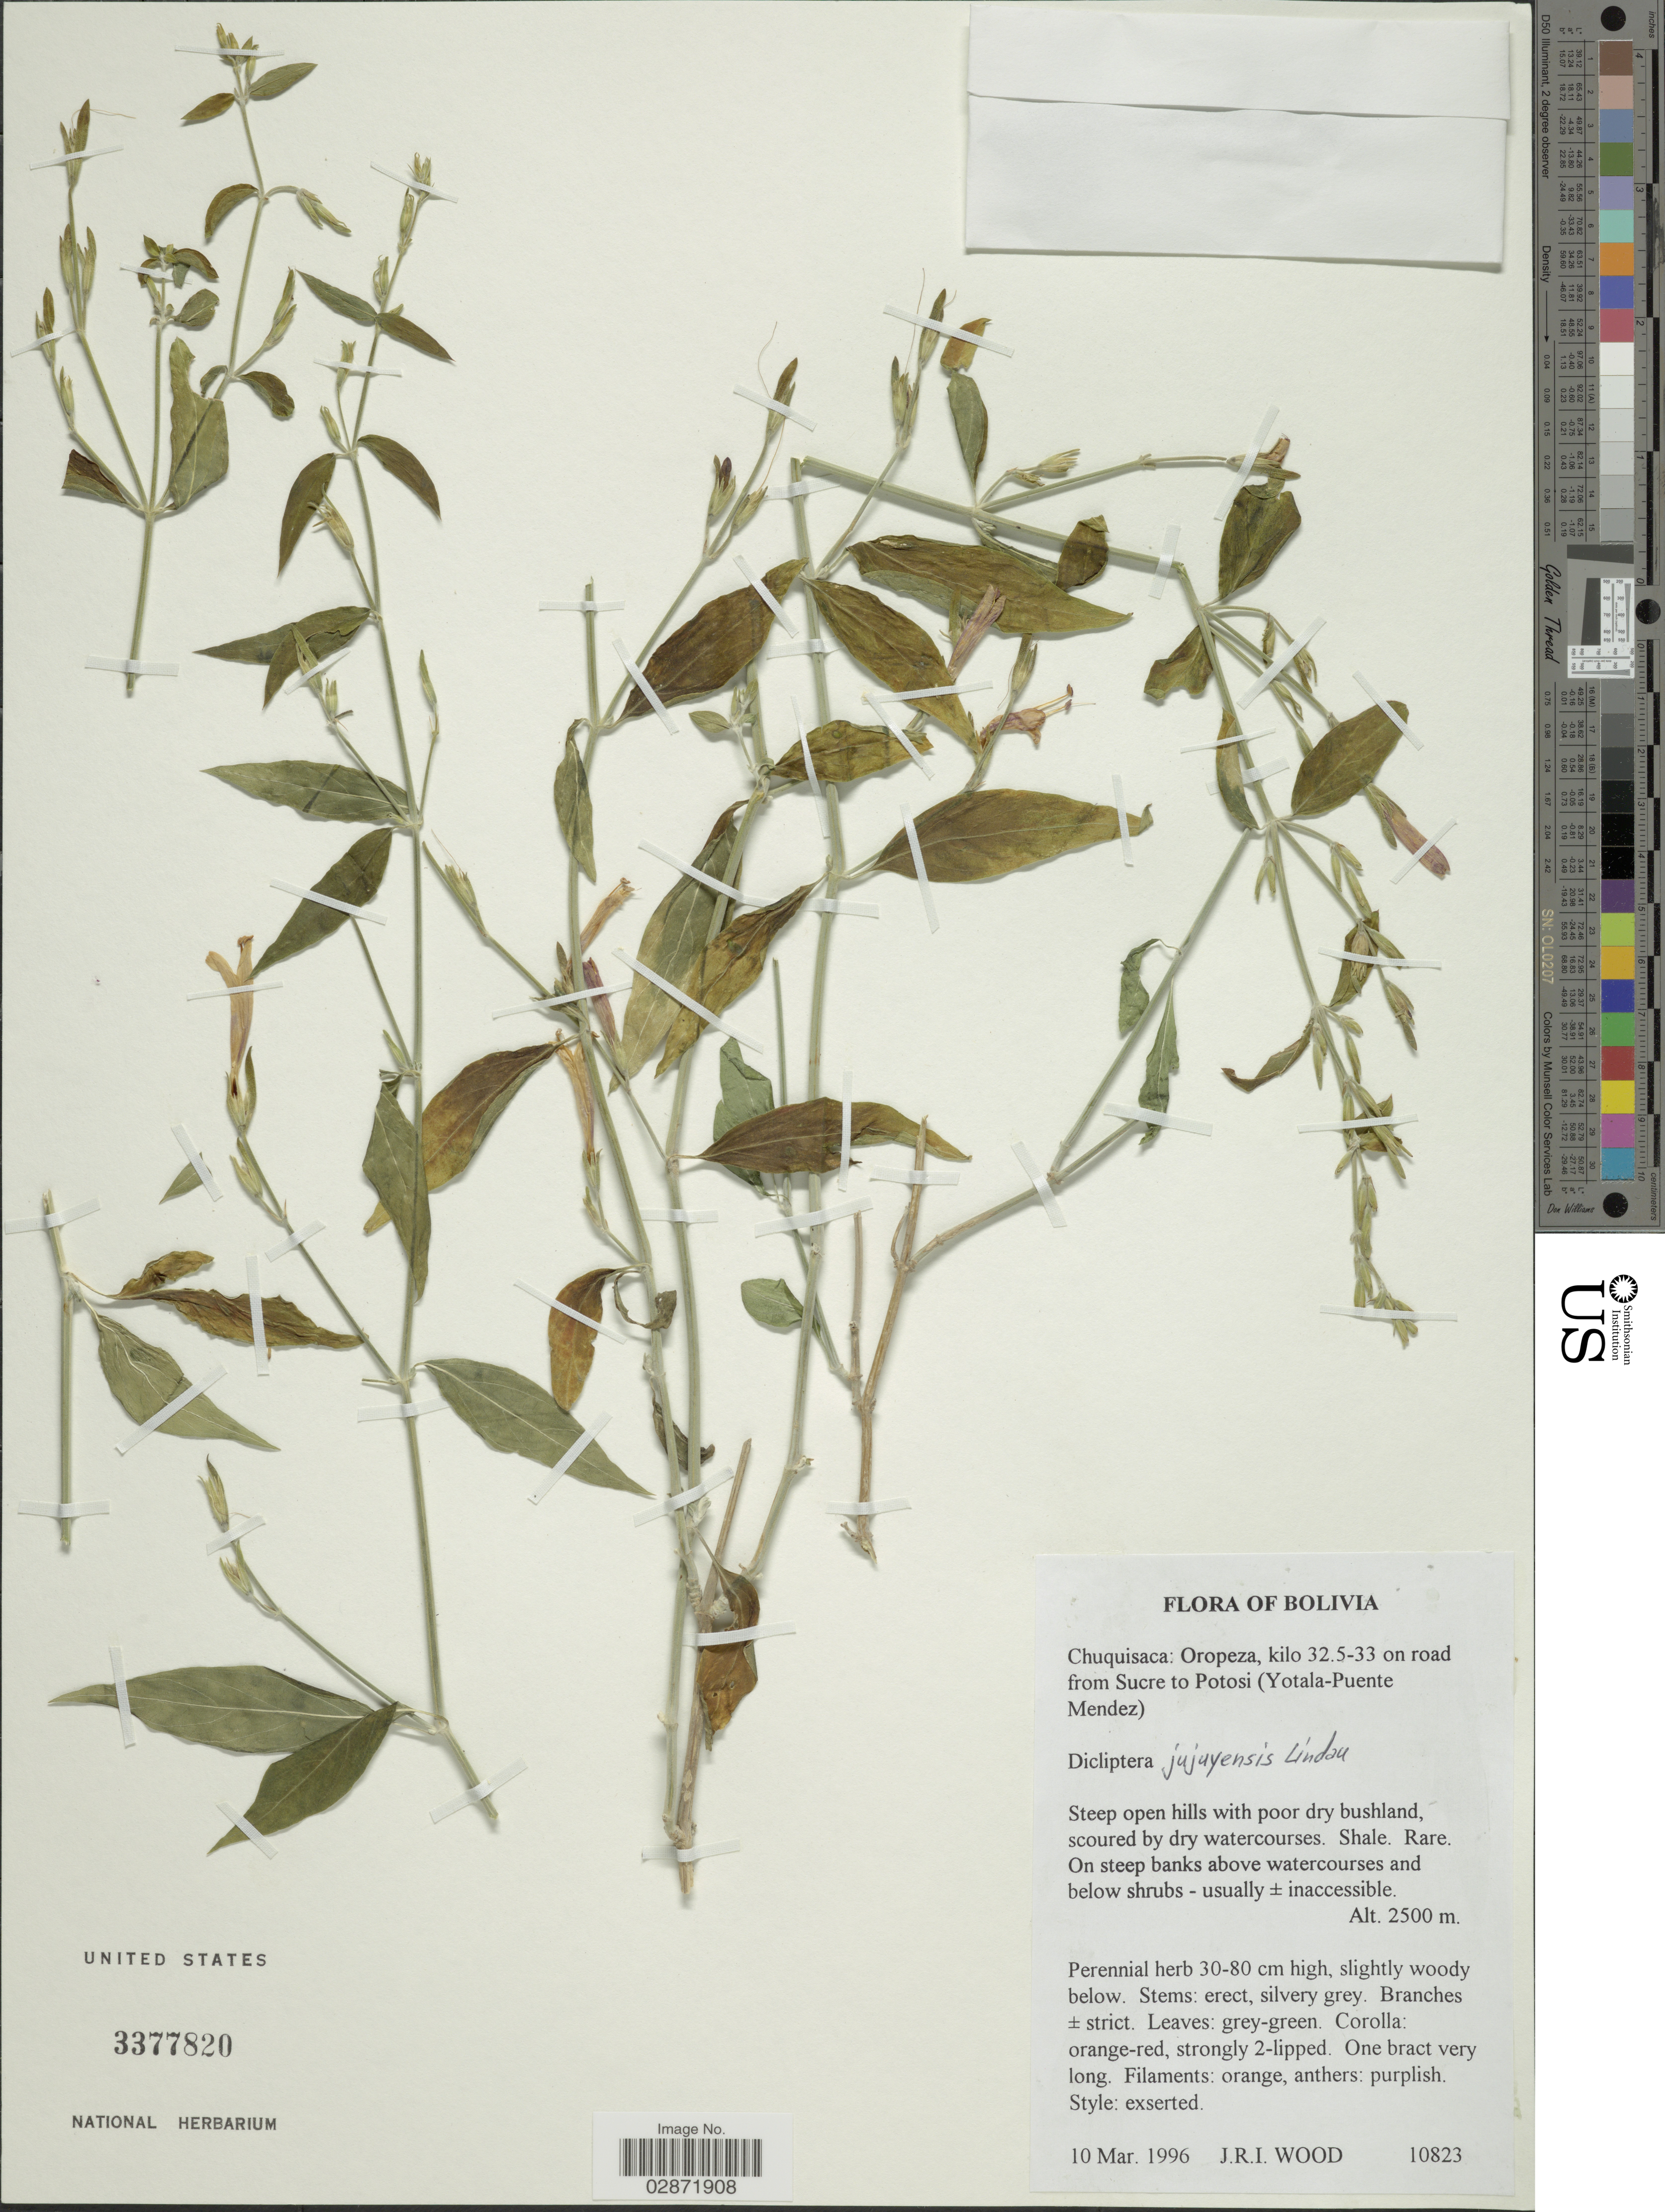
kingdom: Plantae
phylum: Tracheophyta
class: Magnoliopsida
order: Lamiales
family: Acanthaceae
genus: Dicliptera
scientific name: Dicliptera jujuyensis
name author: Lindau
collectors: J. R. I. Wood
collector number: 10823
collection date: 1996-03-10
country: Bolivia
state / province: Chuquisaca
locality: Oropeza, kilo 32.5-33 on road from Sucre to Potosi (Yotala-Puente Mendez).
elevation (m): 2500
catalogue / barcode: US 3377820